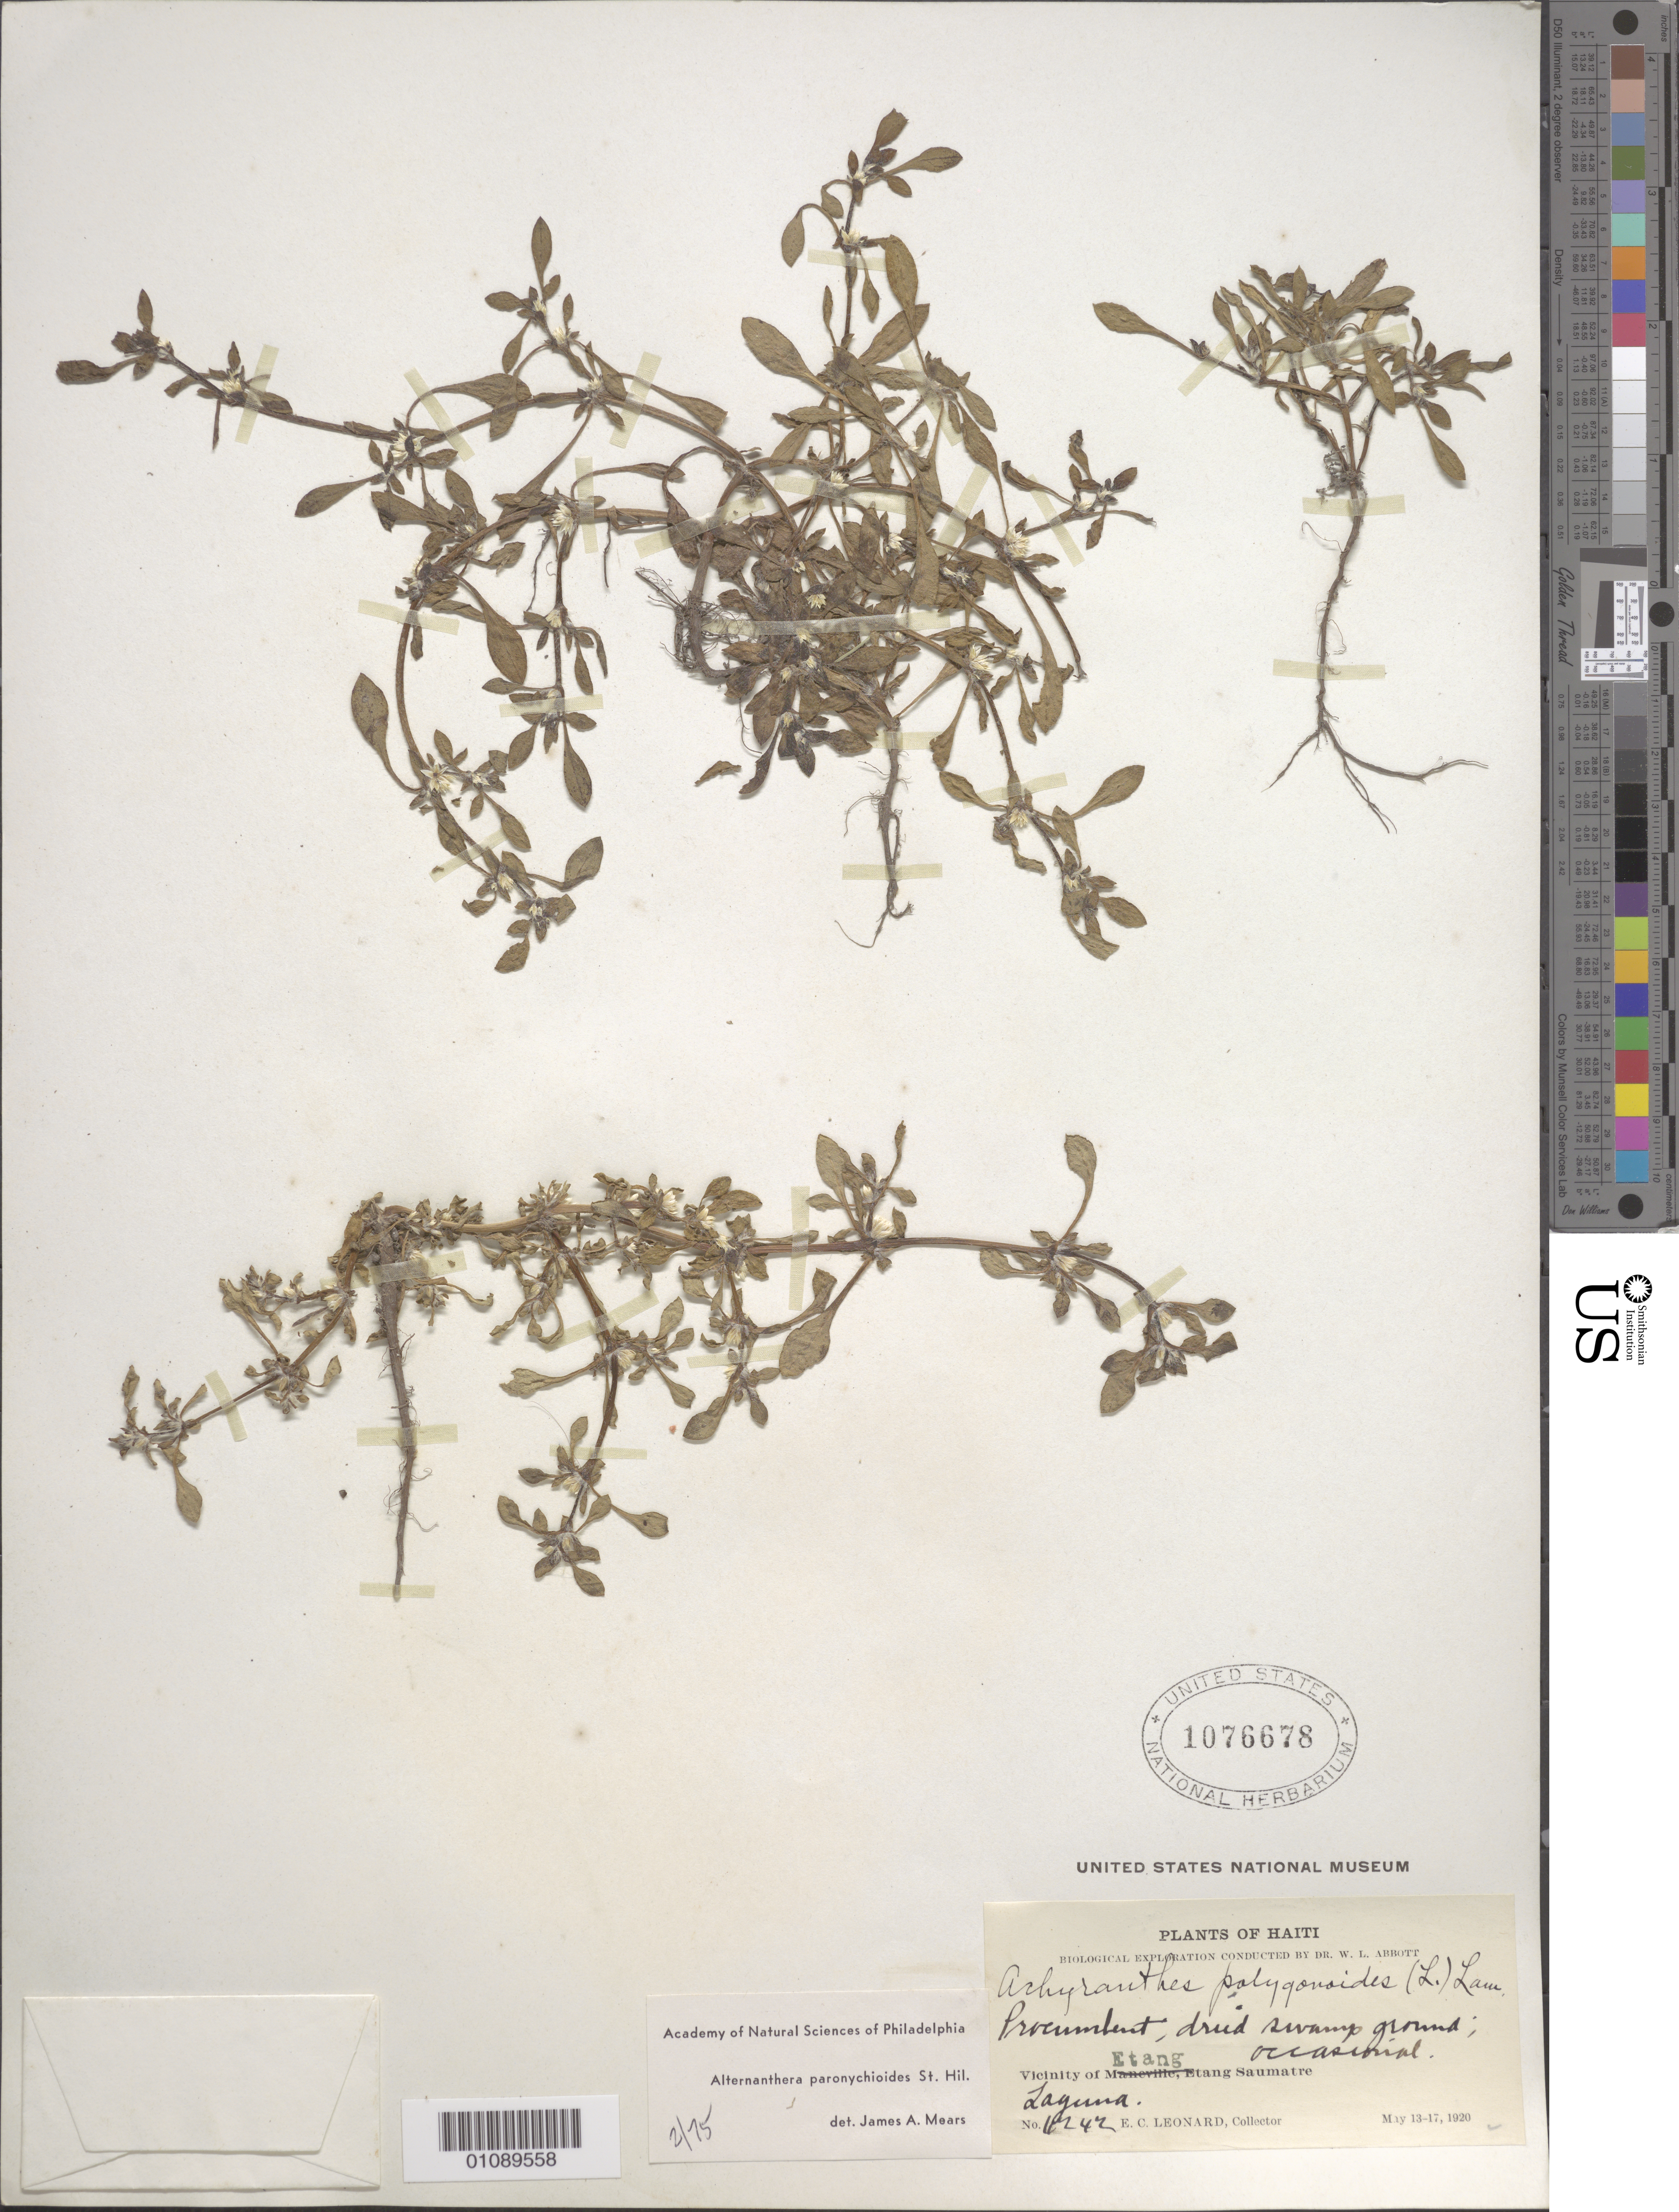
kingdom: Plantae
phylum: Tracheophyta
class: Magnoliopsida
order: Caryophyllales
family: Amaranthaceae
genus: Alternanthera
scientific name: Alternanthera paronychioides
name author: A. St.-Hil.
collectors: E. C. Leonard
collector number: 4242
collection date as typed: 13 Mar 1920 to 17 May 1920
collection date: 1920-03-13/1920-05-17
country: Haiti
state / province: Óuest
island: Hispaniola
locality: Vicinity of Etang, Etang Saumatre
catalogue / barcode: US 1076678